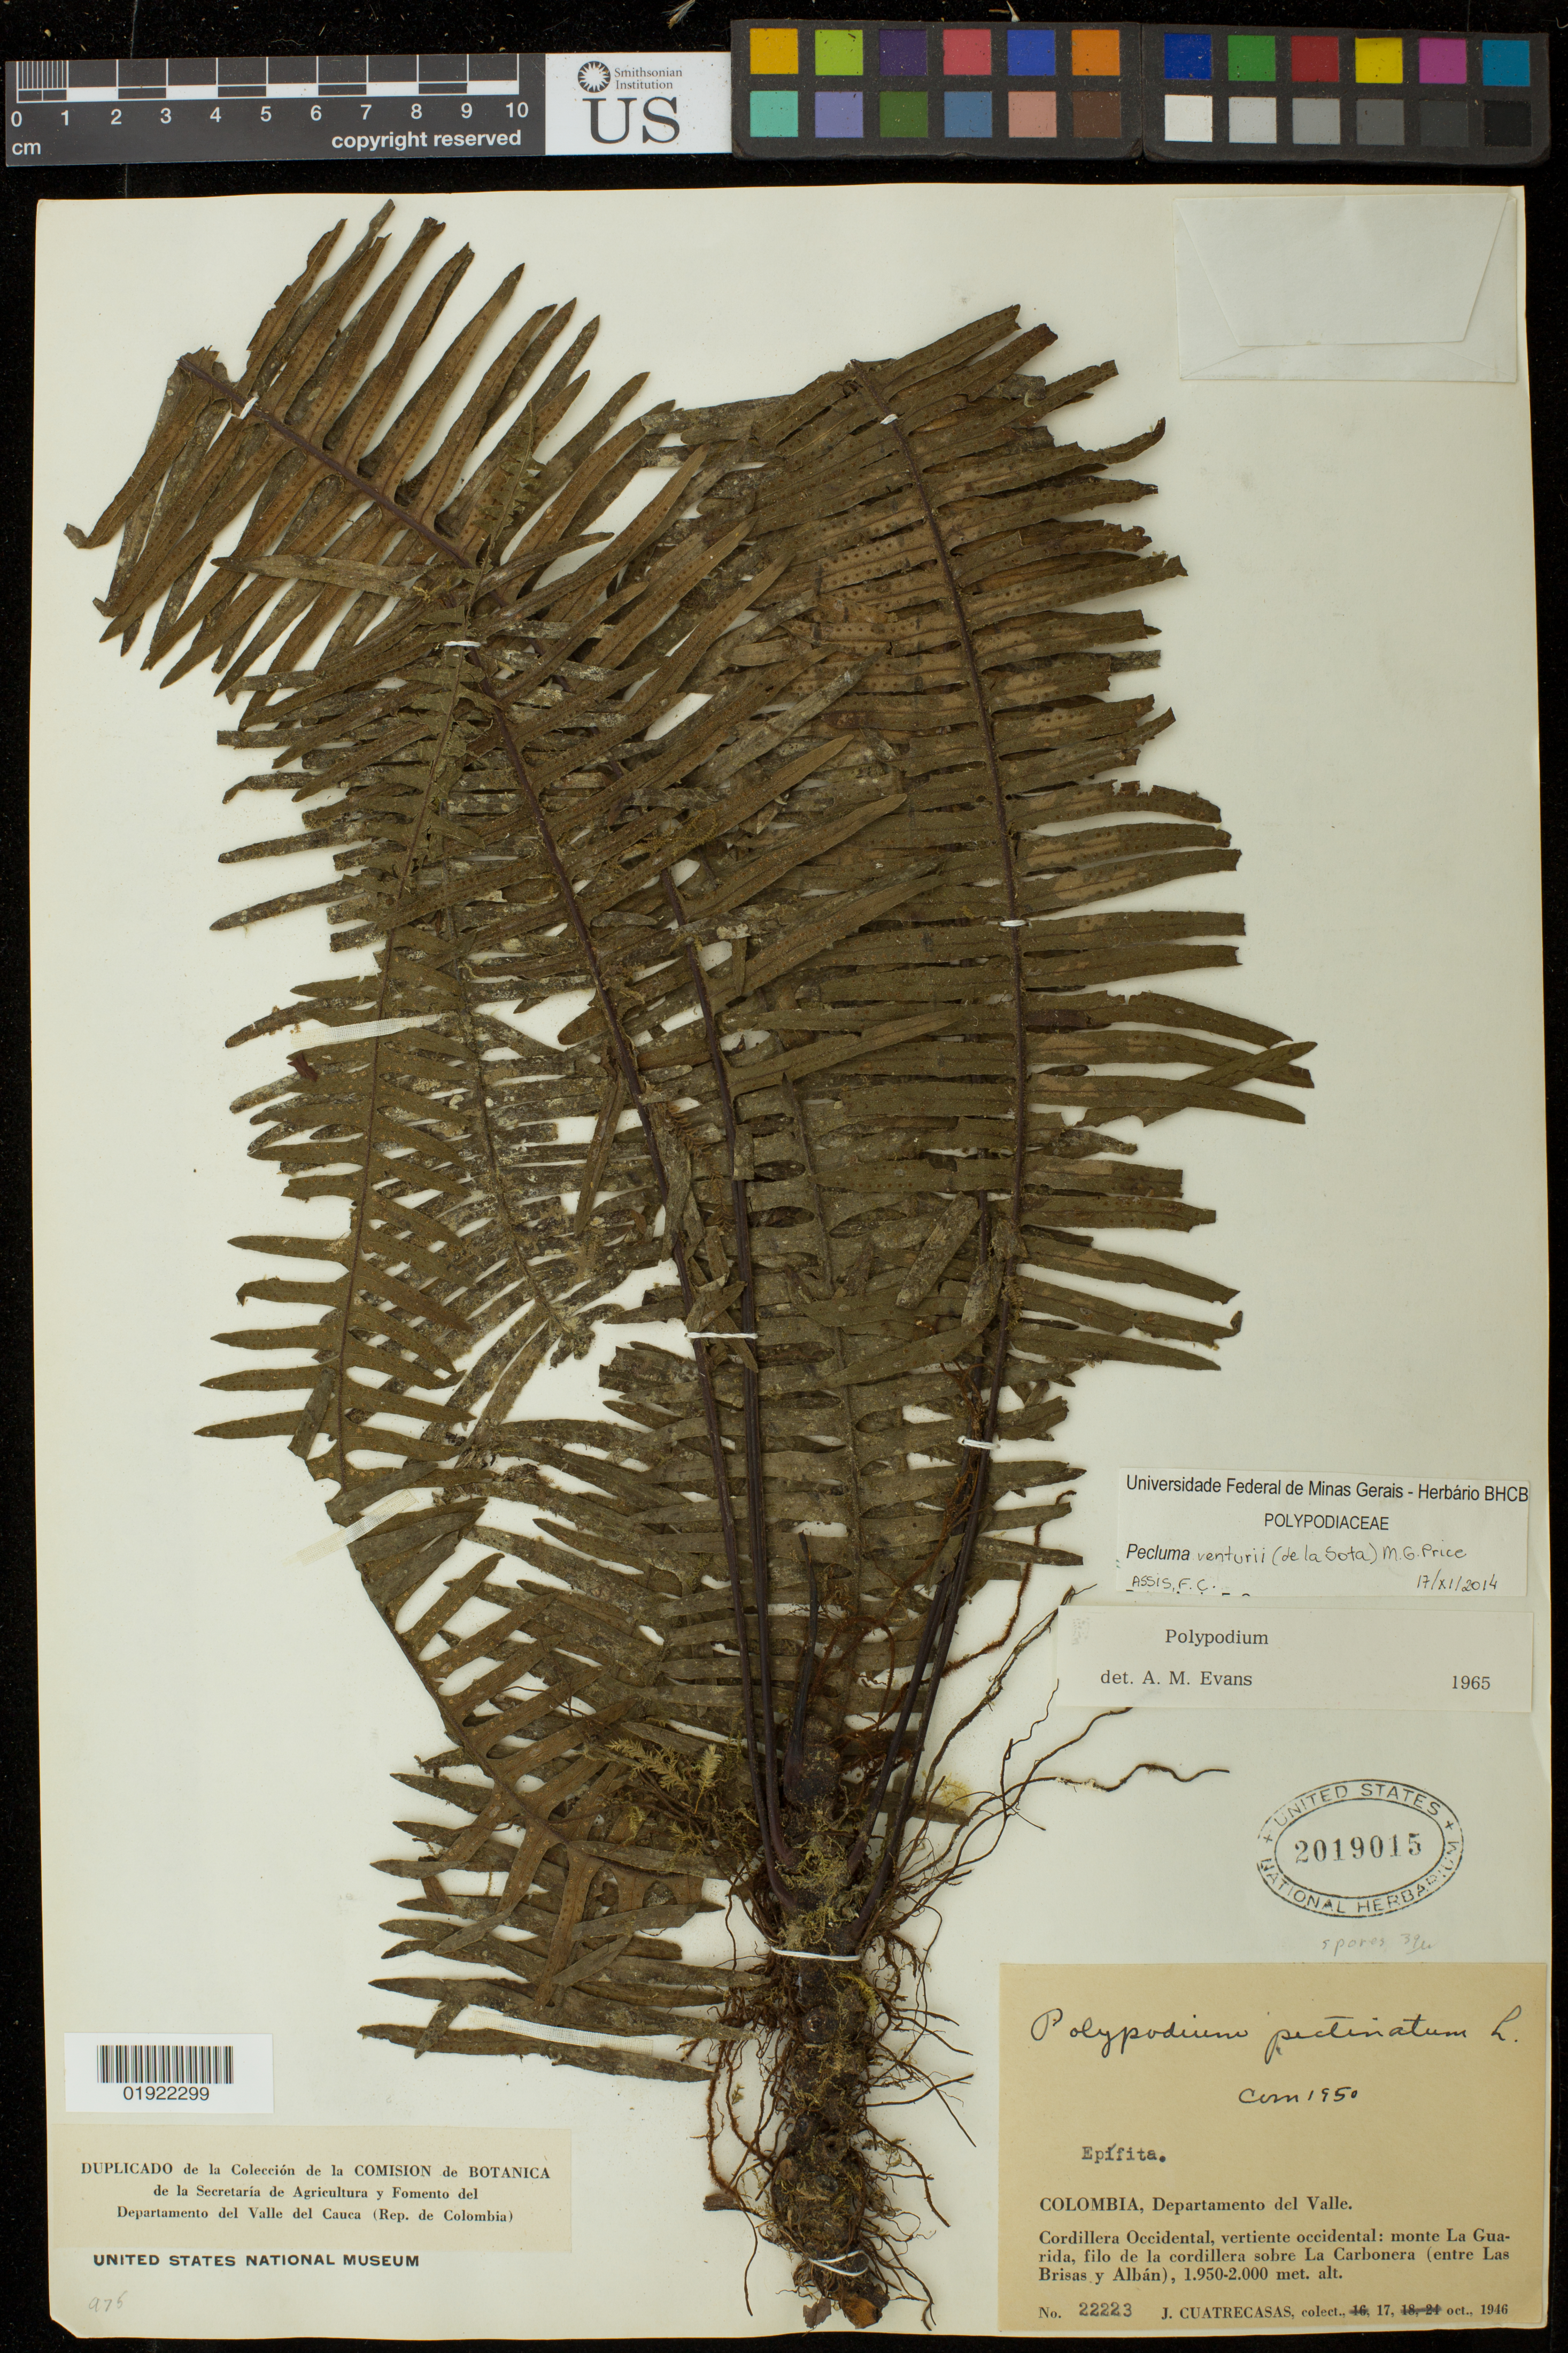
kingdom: Plantae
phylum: Tracheophyta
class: Polypodiopsida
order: Polypodiales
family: Polypodiaceae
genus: Pecluma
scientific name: Pecluma venturii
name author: (de la Sota) M.G. Price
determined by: Assis, F. C.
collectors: J. Cuatrecasas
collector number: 22223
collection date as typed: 17 oct 1946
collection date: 1946-10-17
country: Colombia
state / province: Valle del Cauca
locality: Cordillera Occidental, vertiente occidental: monte La Guarida, filo de la cordillera sobre La Carbonera (entre Las Brisas y Alban)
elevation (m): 1950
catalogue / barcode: US 2019015